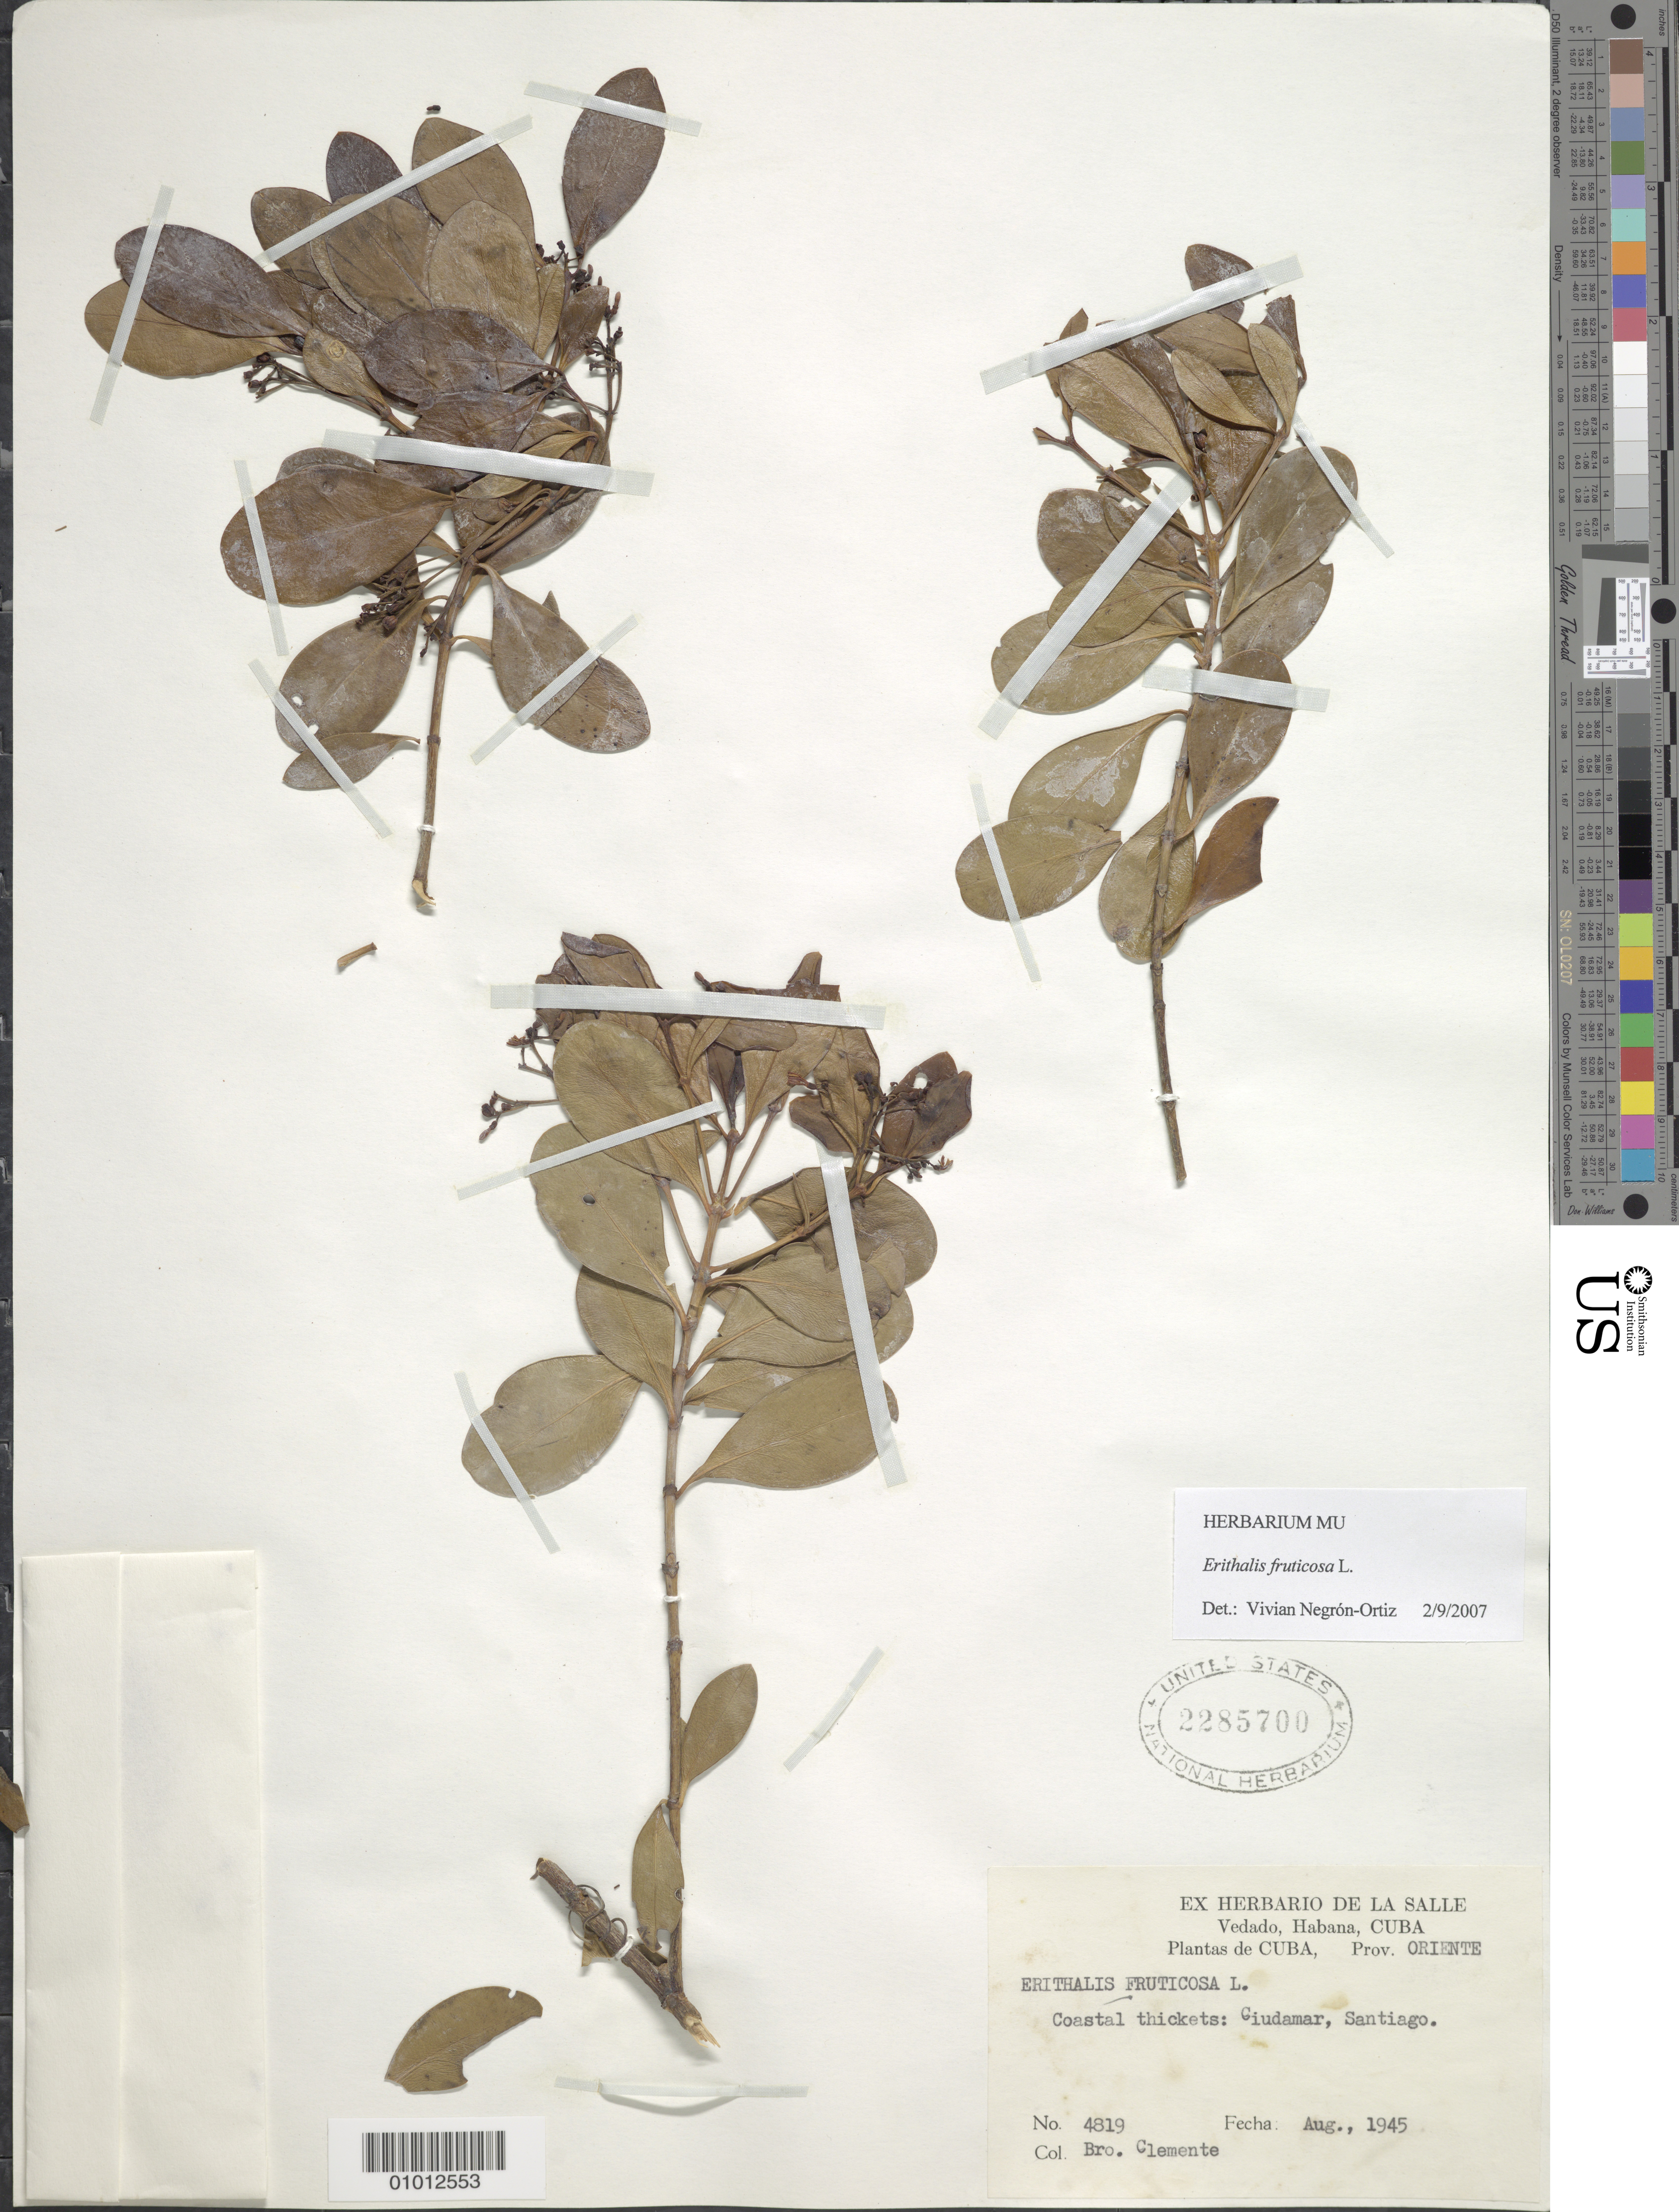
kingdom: Plantae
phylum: Tracheophyta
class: Magnoliopsida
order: Gentianales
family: Rubiaceae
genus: Erithalis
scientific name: Erithalis fruticosa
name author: L.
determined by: Negrón-Ortiz, V.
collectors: Bro. Clemente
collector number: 4819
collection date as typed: Aug 1945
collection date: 1945-08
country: Cuba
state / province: Santiago de Cuba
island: Cuba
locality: Guidamar, Santiago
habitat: Coastal thickets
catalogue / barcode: US 2285700